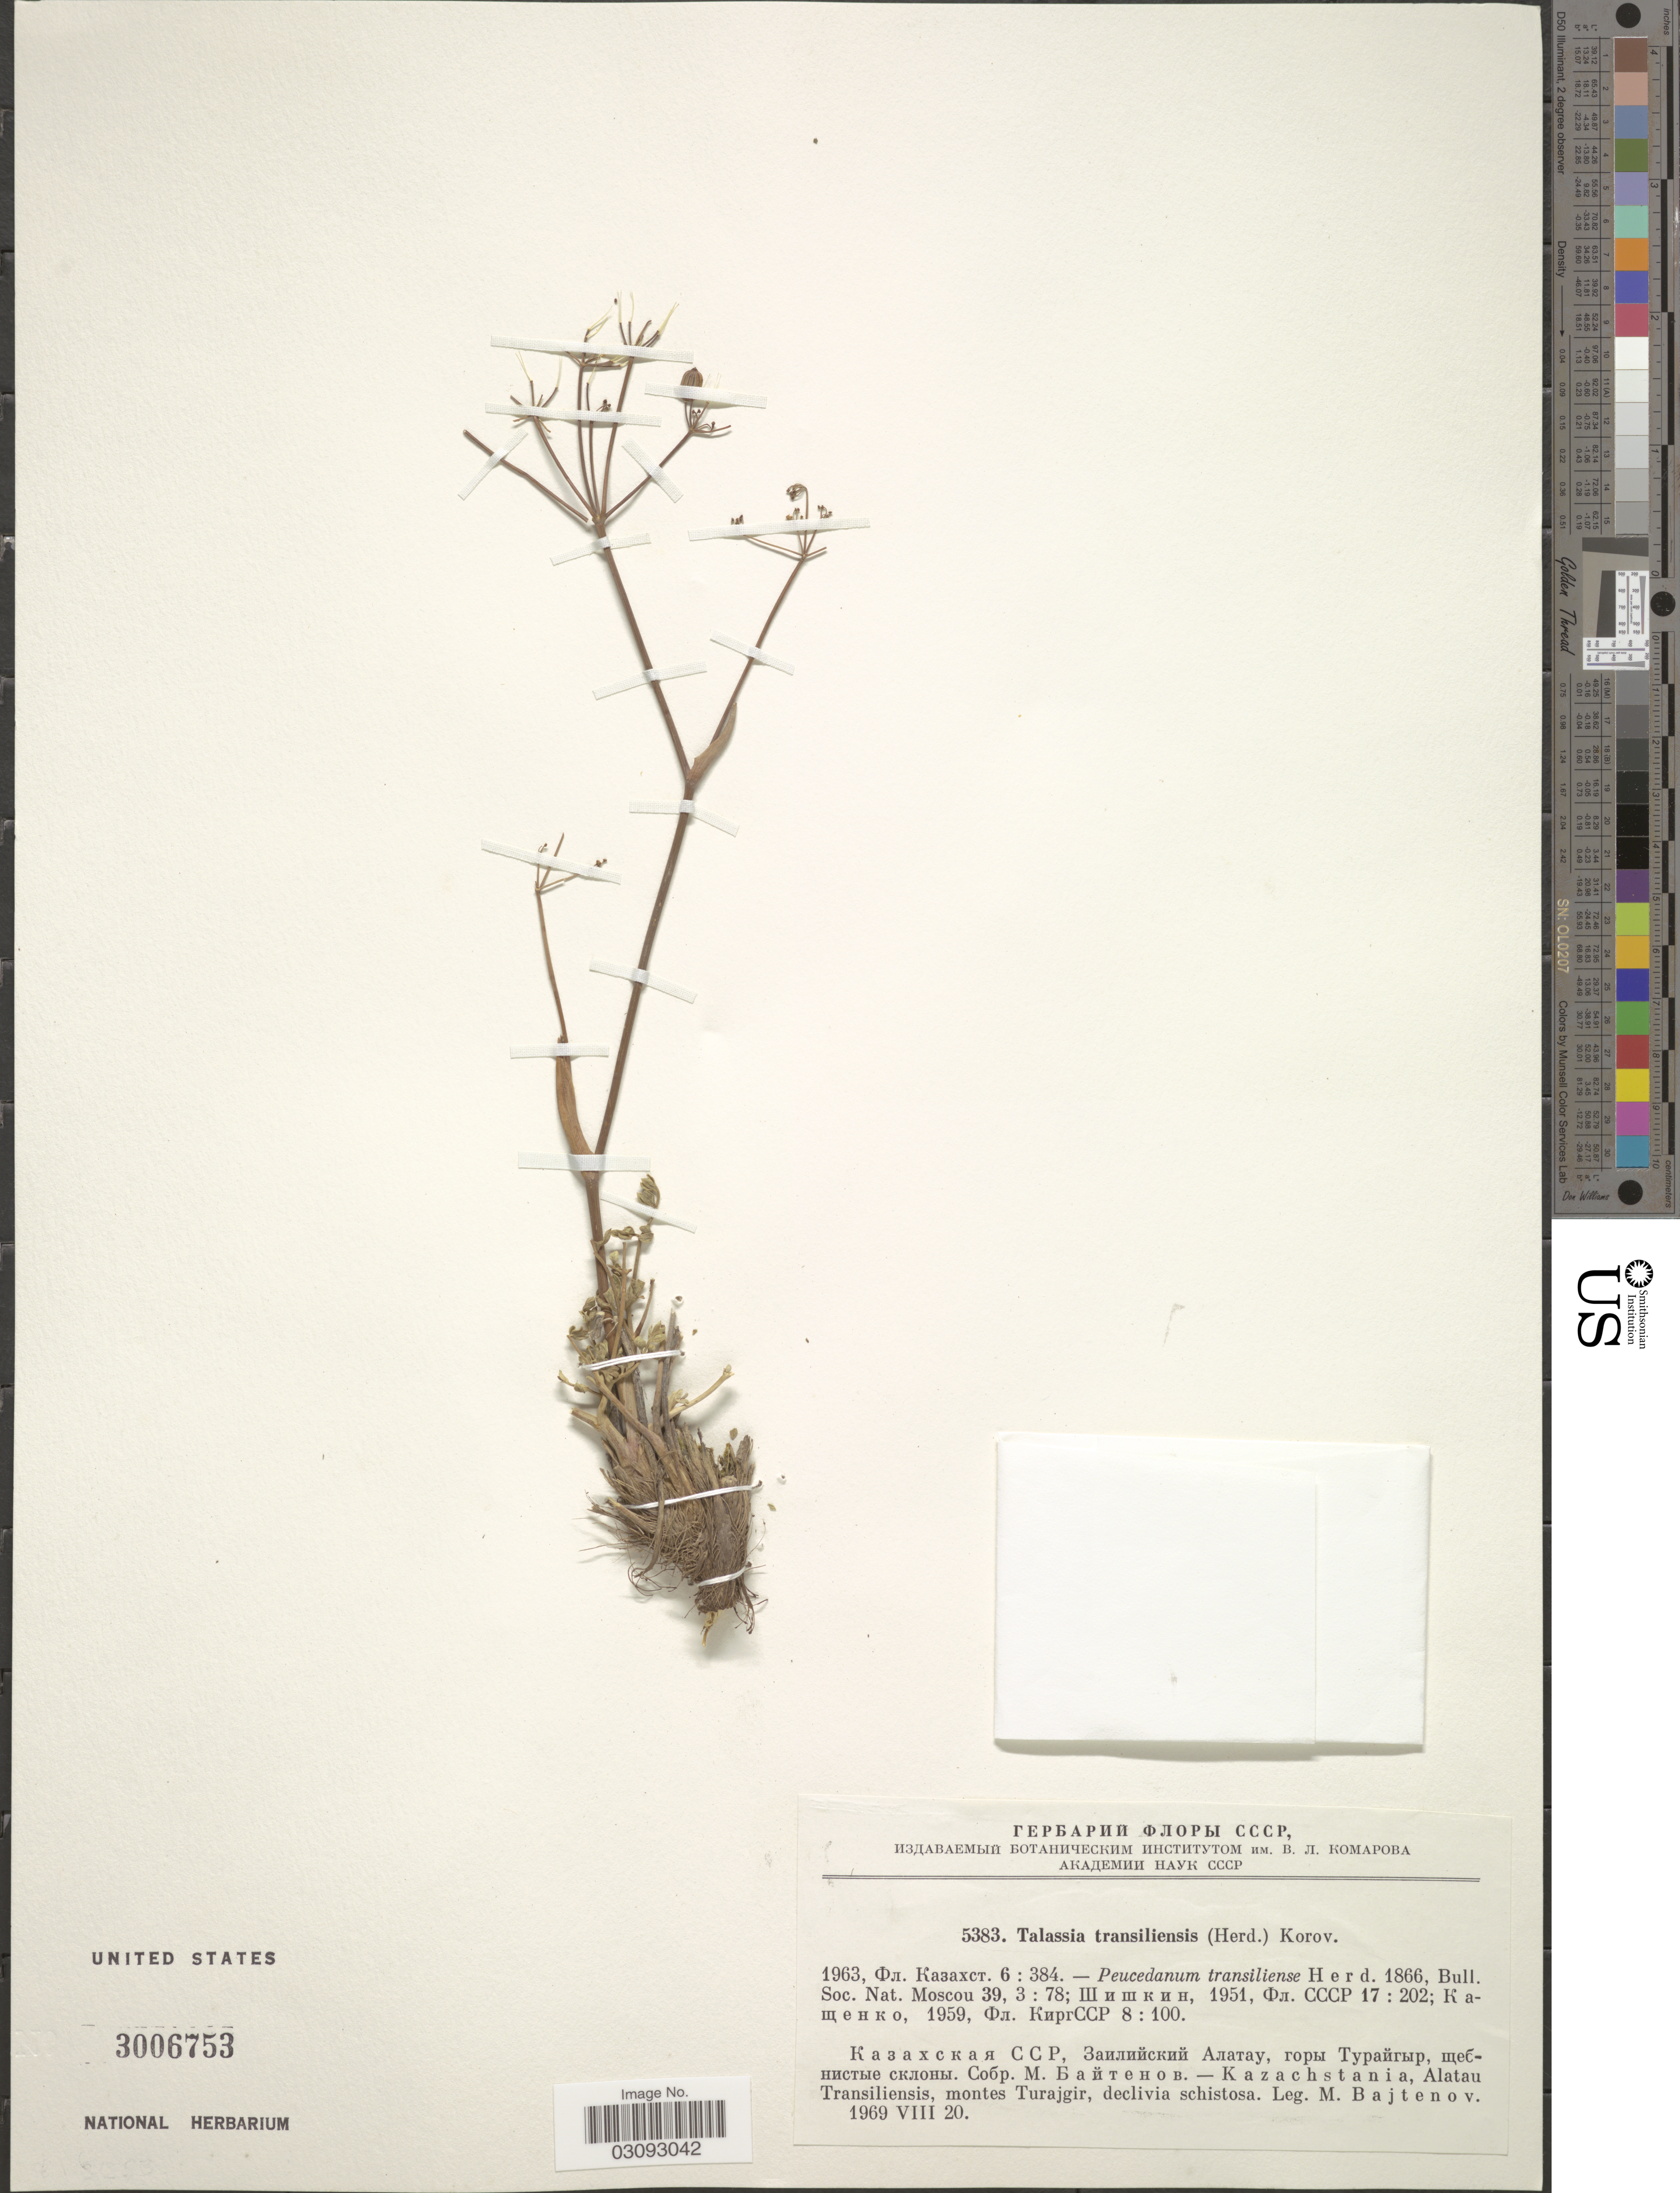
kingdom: Plantae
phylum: Tracheophyta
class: Magnoliopsida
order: Apiales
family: Apiaceae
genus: Peucedanum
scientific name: Peucedanum transiliense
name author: Regel & Herder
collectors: M. Bajtenov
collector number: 5383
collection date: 1969-08-20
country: Kazakhstan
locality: Kazachstania, Alatau Transiliensis, montes Turajgir, declivia schistosa.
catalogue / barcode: US 3006753